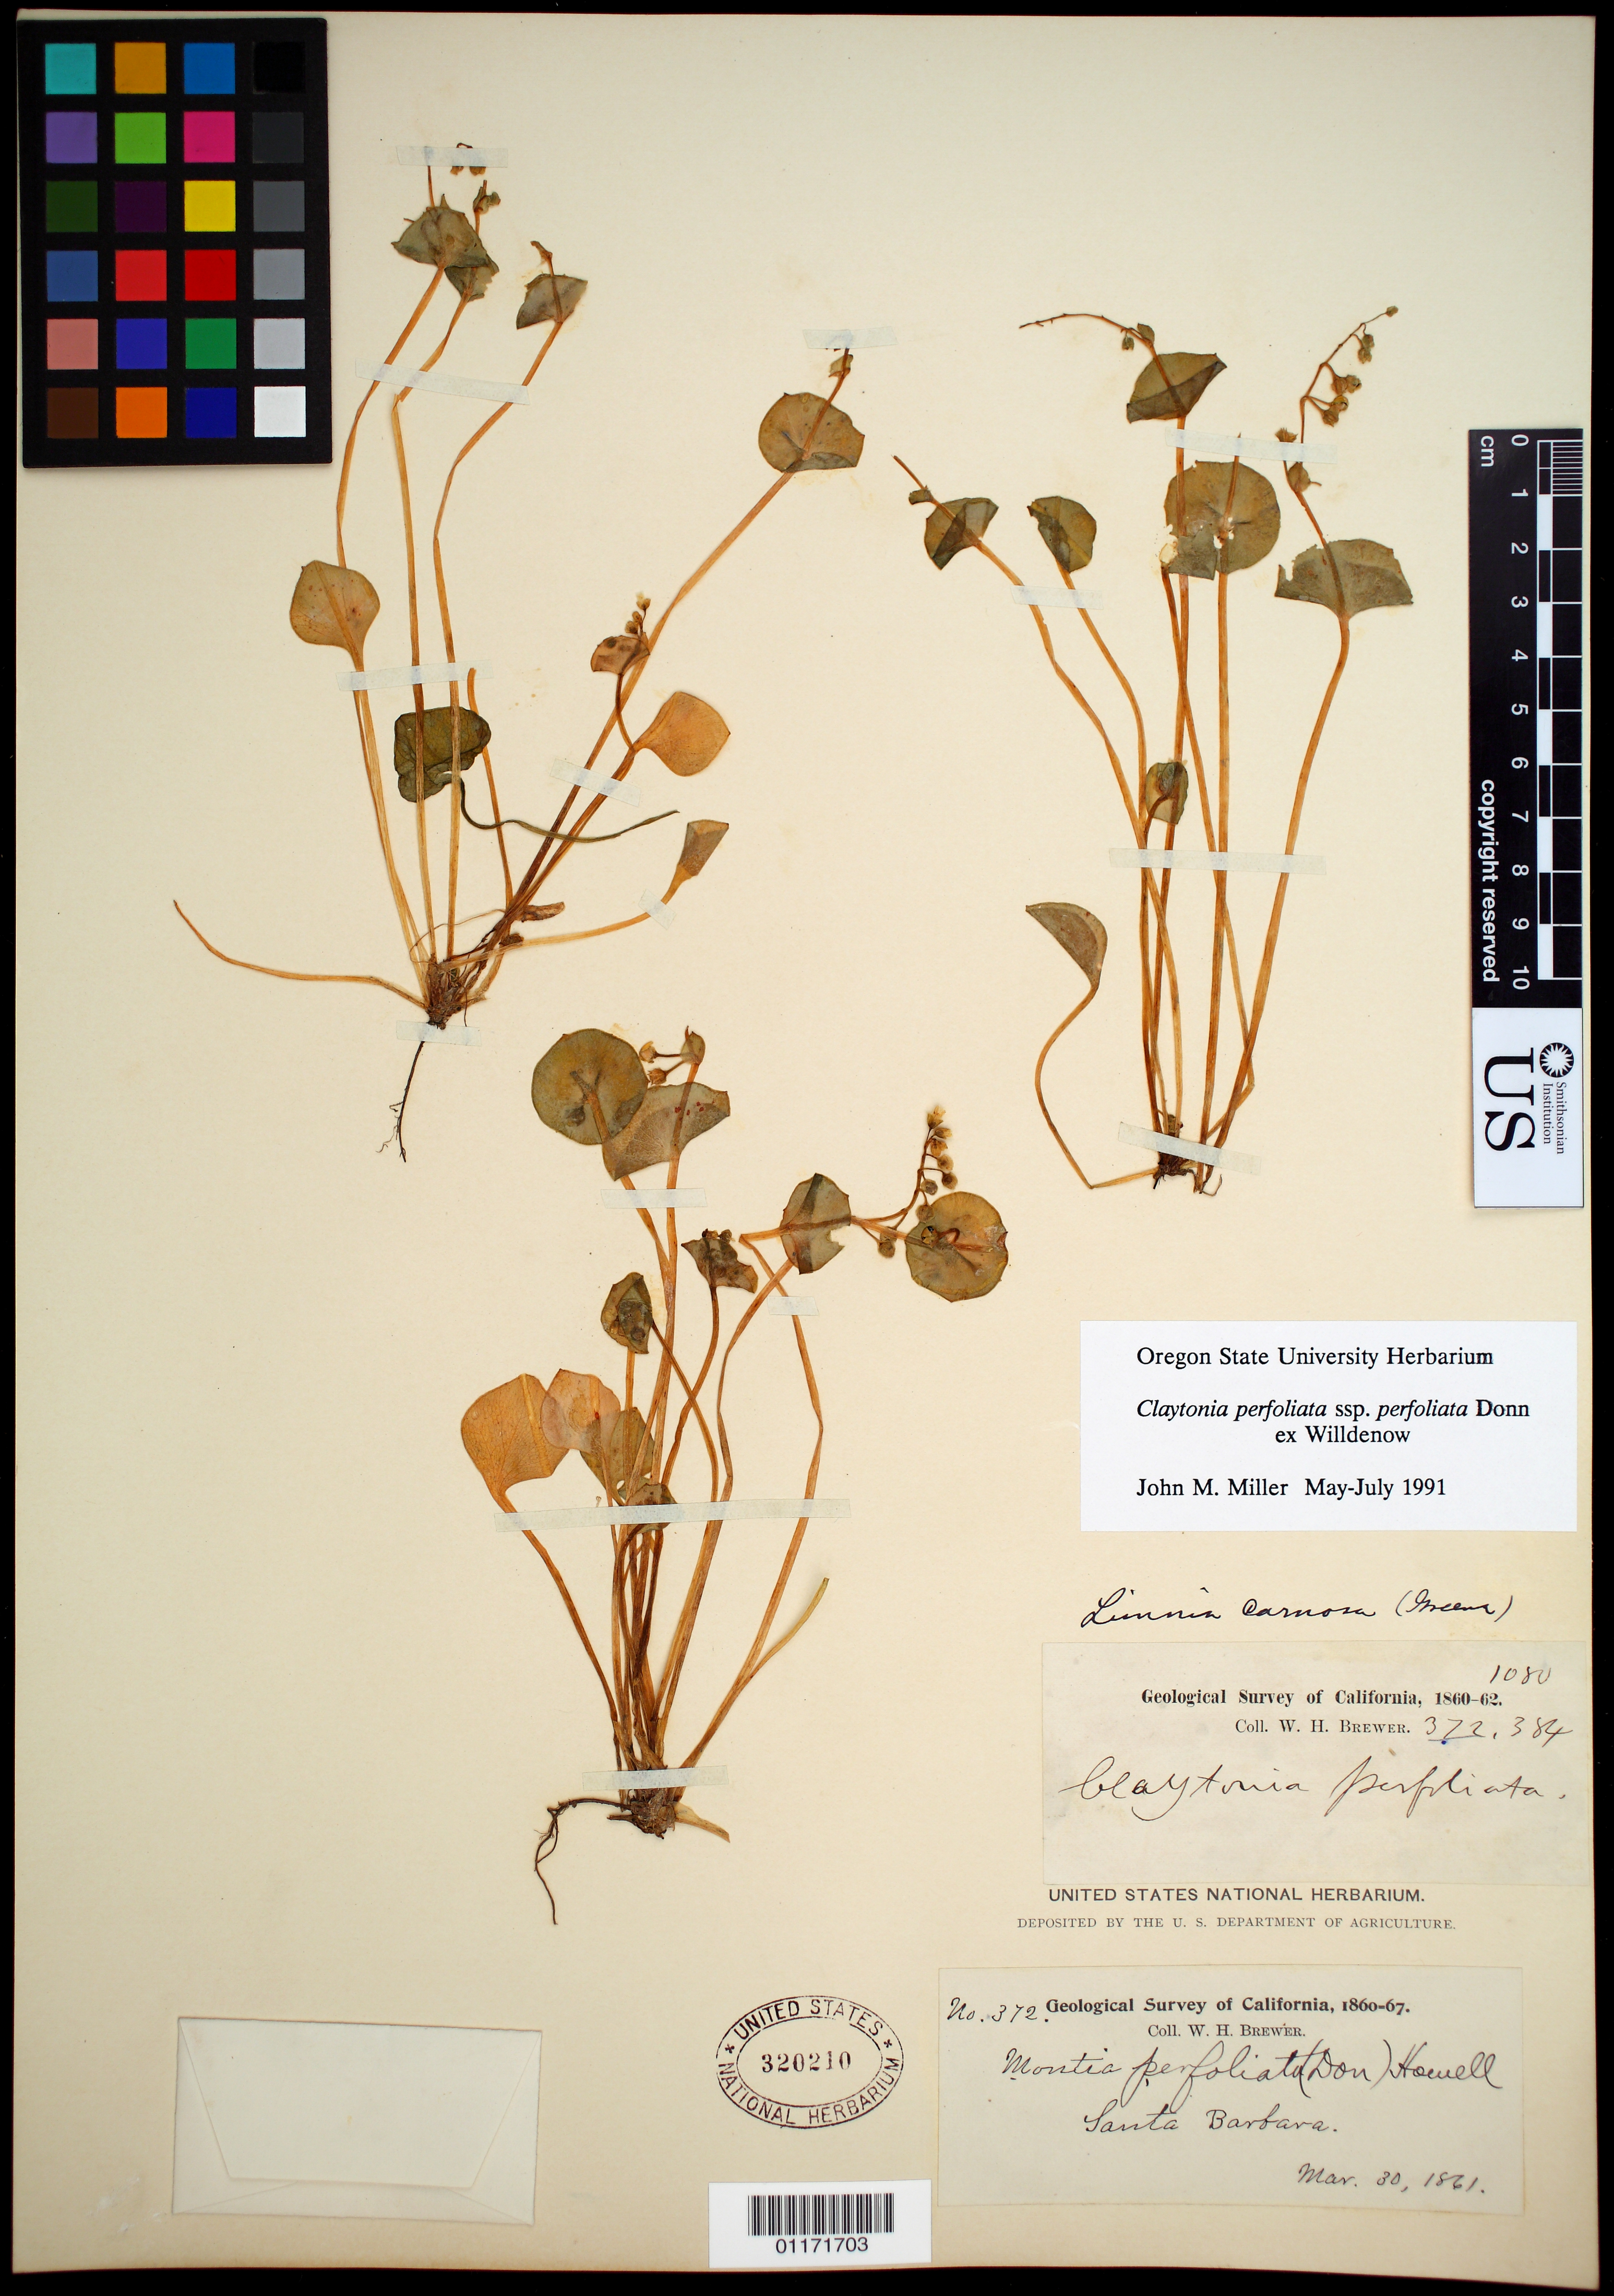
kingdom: Plantae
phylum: Tracheophyta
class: Magnoliopsida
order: Caryophyllales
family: Montiaceae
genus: Claytonia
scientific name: Claytonia perfoliata subsp. perfoliata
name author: Donn ex Willd.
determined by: Miller, John M.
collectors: W. H. Brewer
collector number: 372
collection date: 1861-03-30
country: United States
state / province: California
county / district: Santa Barbara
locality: Santa Barbara.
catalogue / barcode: US 320210